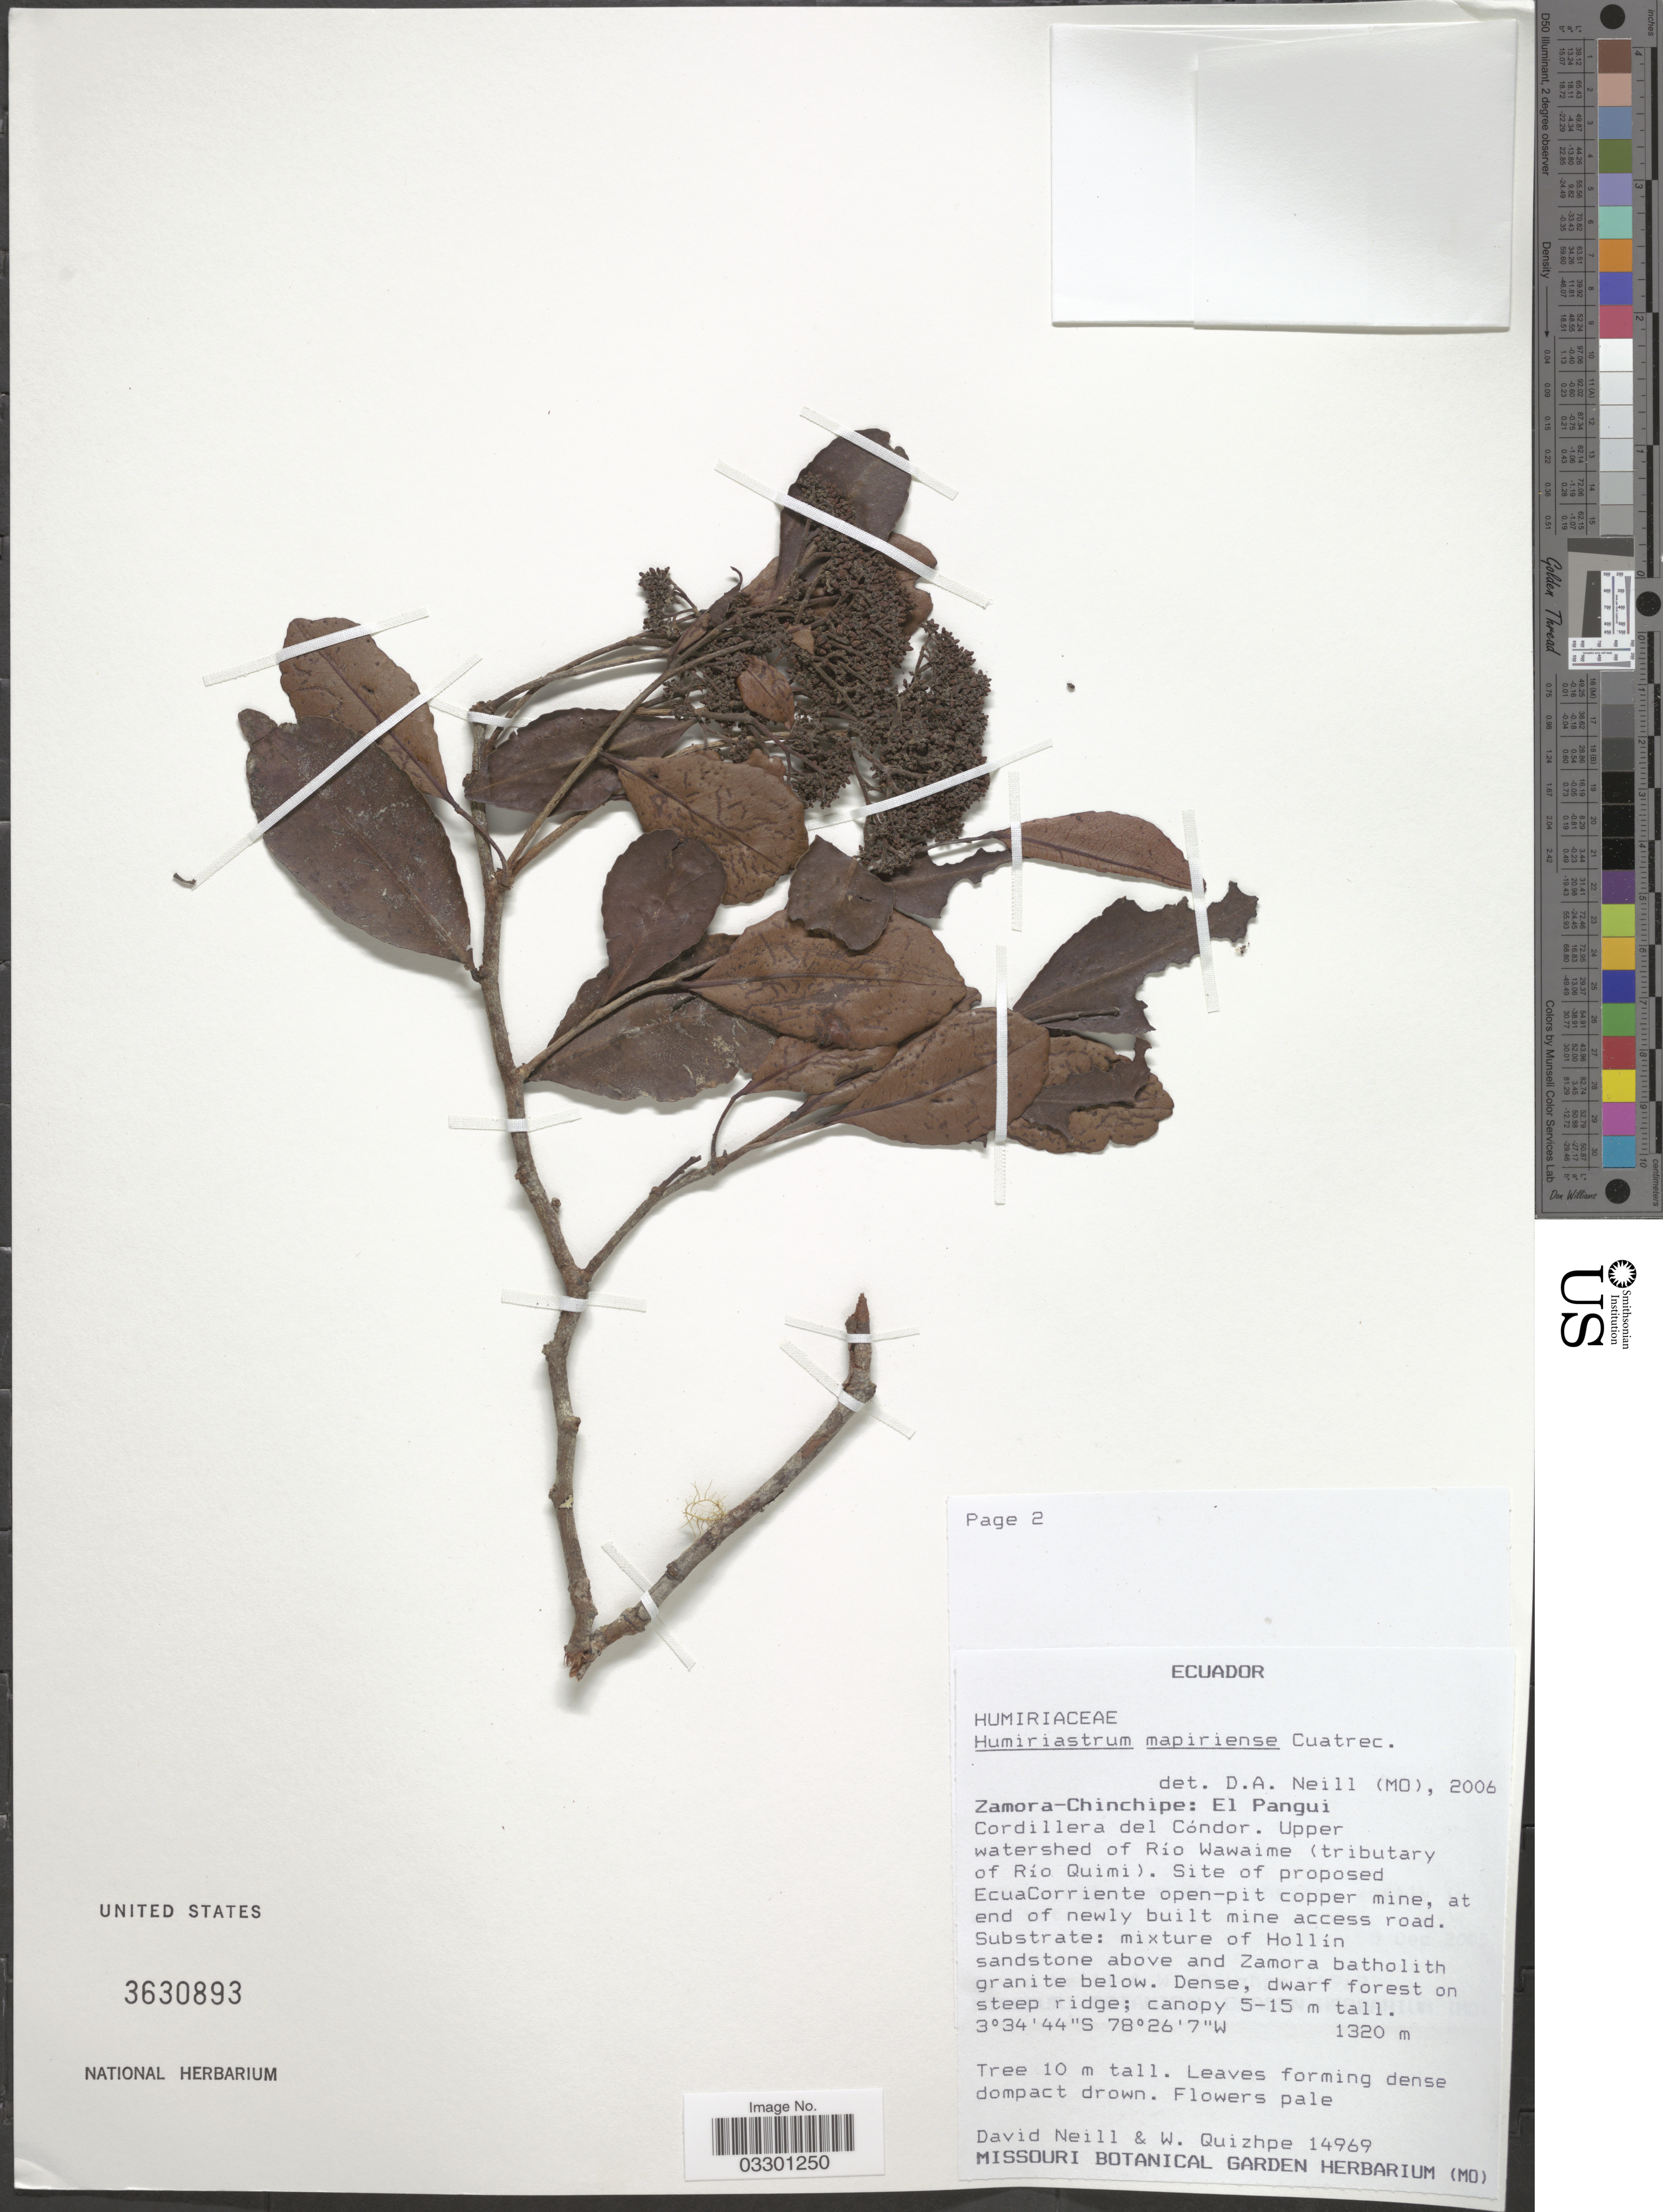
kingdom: Plantae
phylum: Tracheophyta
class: Magnoliopsida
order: Malpighiales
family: Humiriaceae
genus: Humiriastrum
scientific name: Humiriastrum mapiriense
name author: Cuatrec.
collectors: D. Neill & W. Quizhpe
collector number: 14969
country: Ecuador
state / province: Zamora-Chinchipe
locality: El Pangui. Cordillera del Cóndor. Upper watershed of Río Wawaime (tributary of Río Quimi). Site of proposed EcuaCorriente open-pit copper mine, at end of newly built mine access road.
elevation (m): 1320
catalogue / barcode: US 3630893